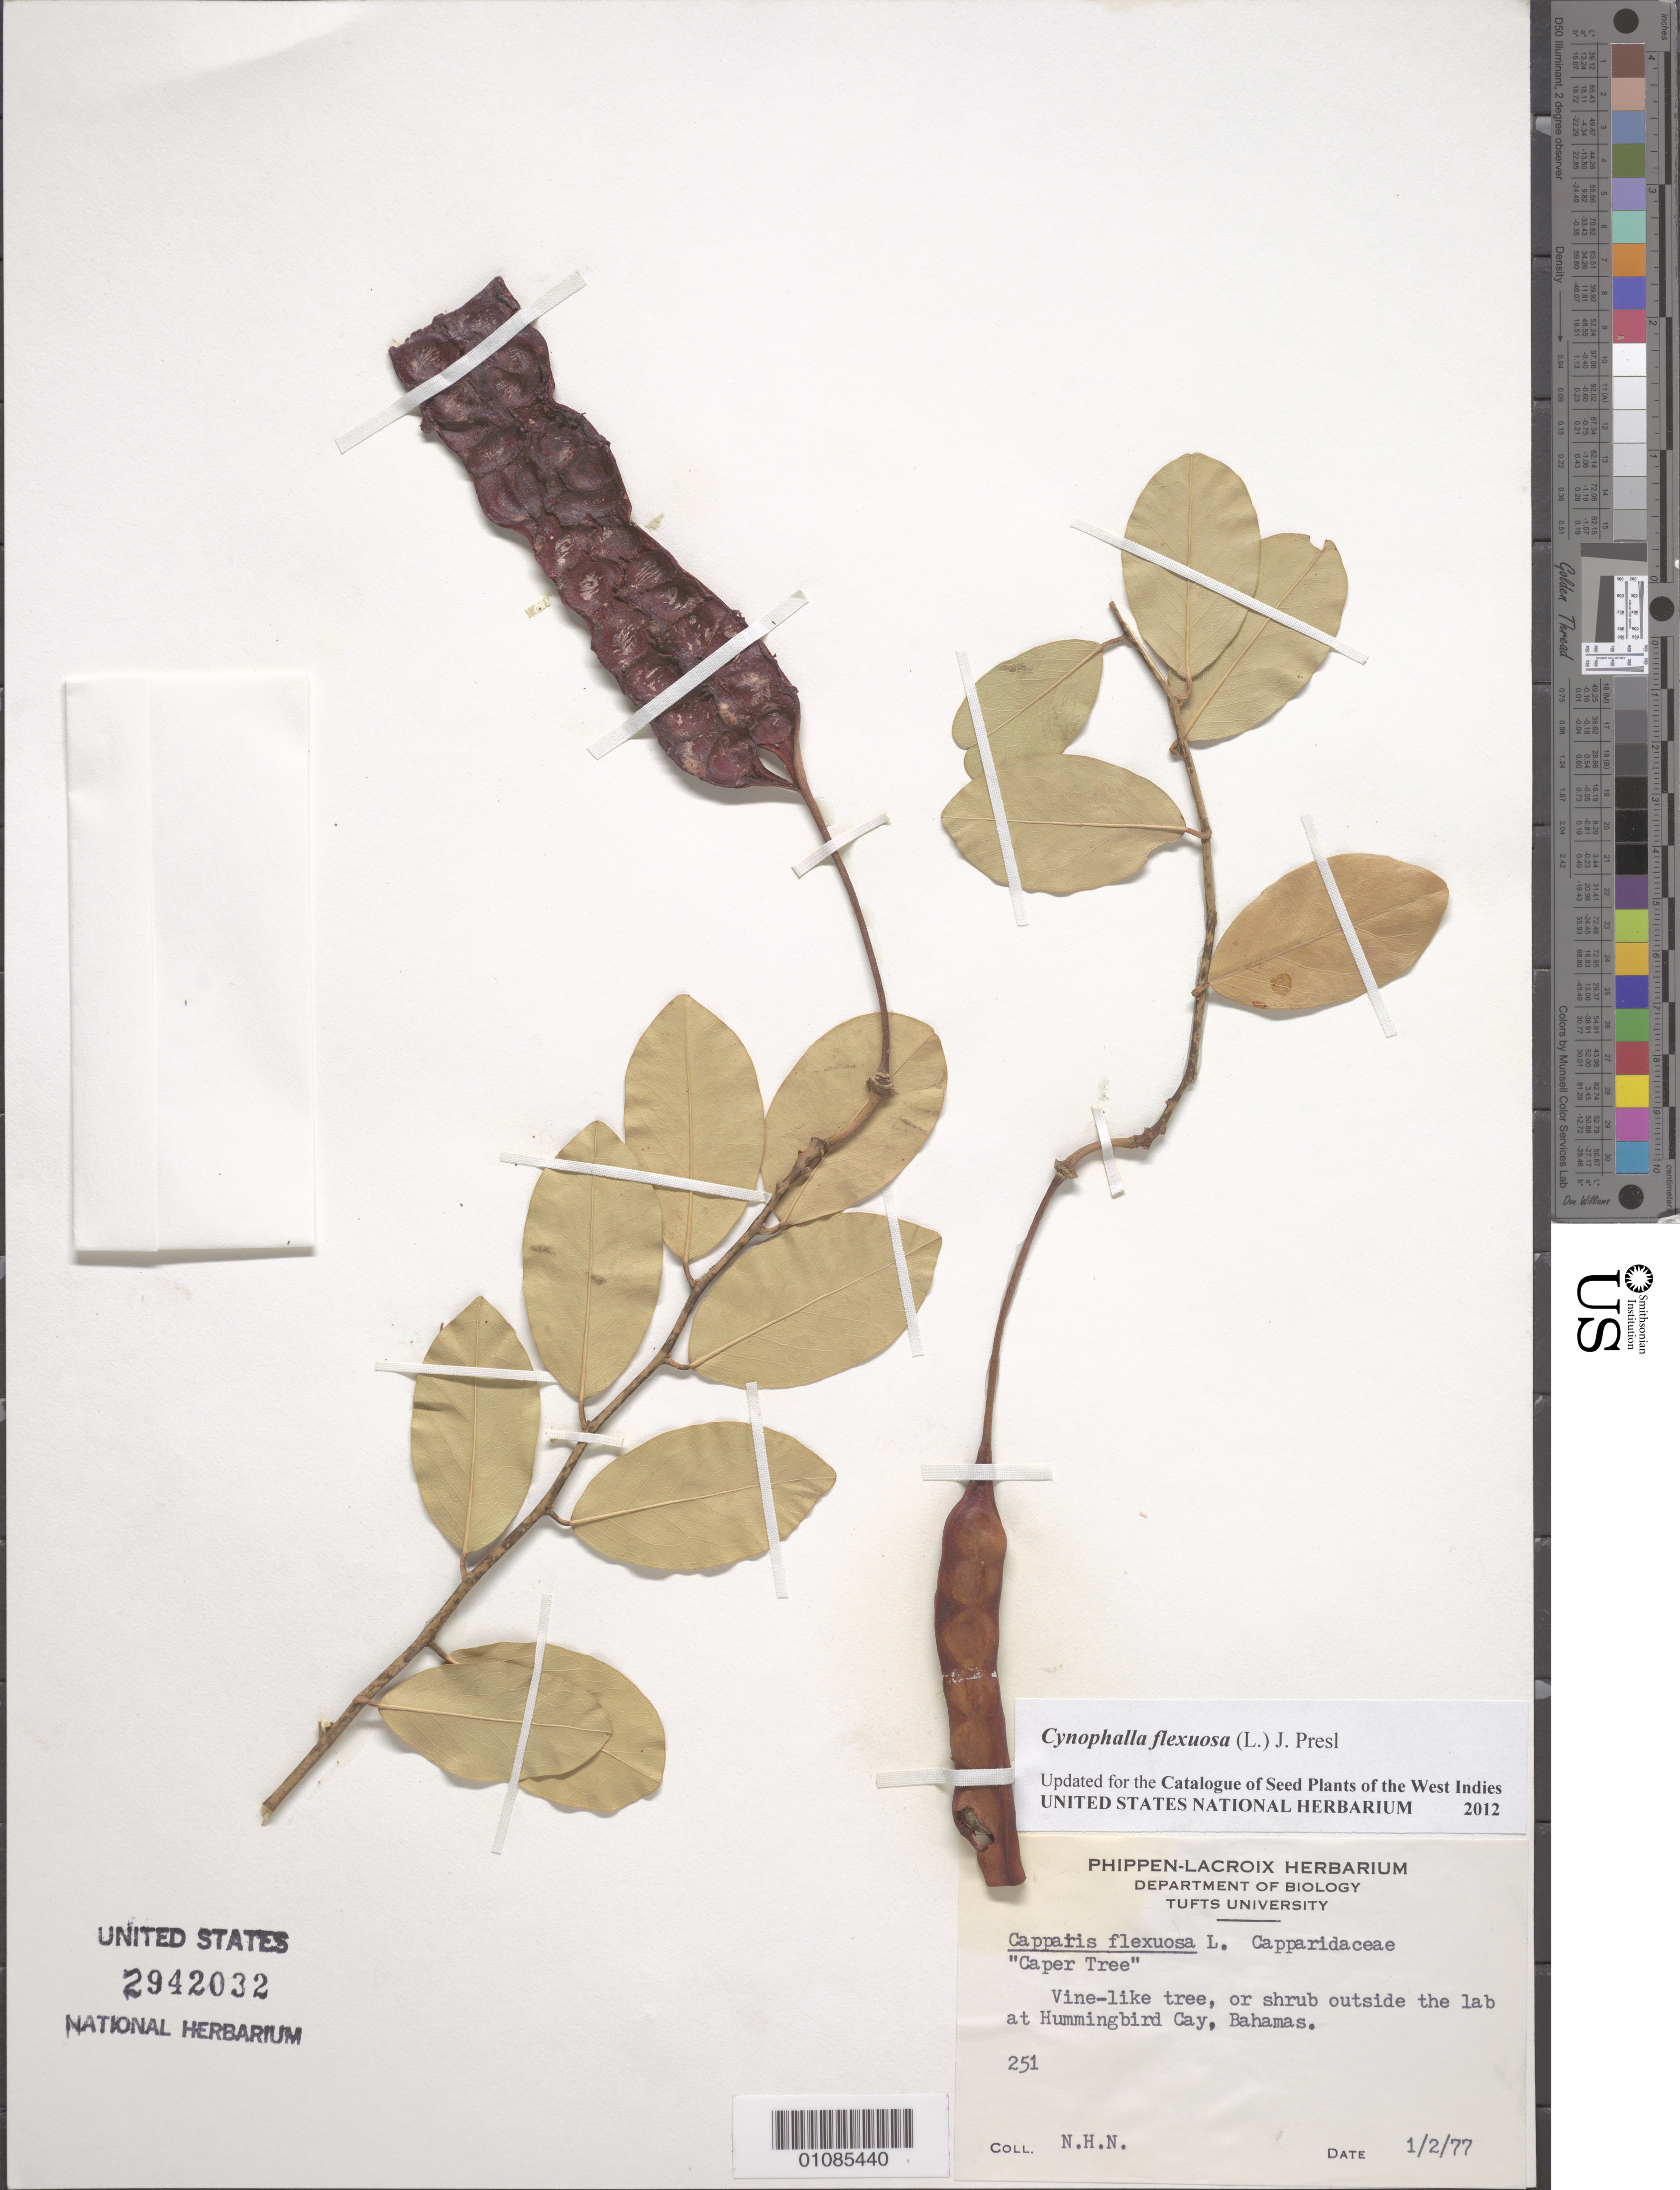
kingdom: Plantae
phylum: Tracheophyta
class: Magnoliopsida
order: Brassicales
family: Capparaceae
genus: Cynophalla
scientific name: Cynophalla flexuosa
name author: (L.) J. Presl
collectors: N. H. Nilsson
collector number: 251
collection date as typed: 01 Feb 1977 or 02 Jan 1977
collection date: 1977-01-02 or 1977-02-01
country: Bahamas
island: Hummingbird Cay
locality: Outside the lab at Hummingbird Cay.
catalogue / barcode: US 2942032